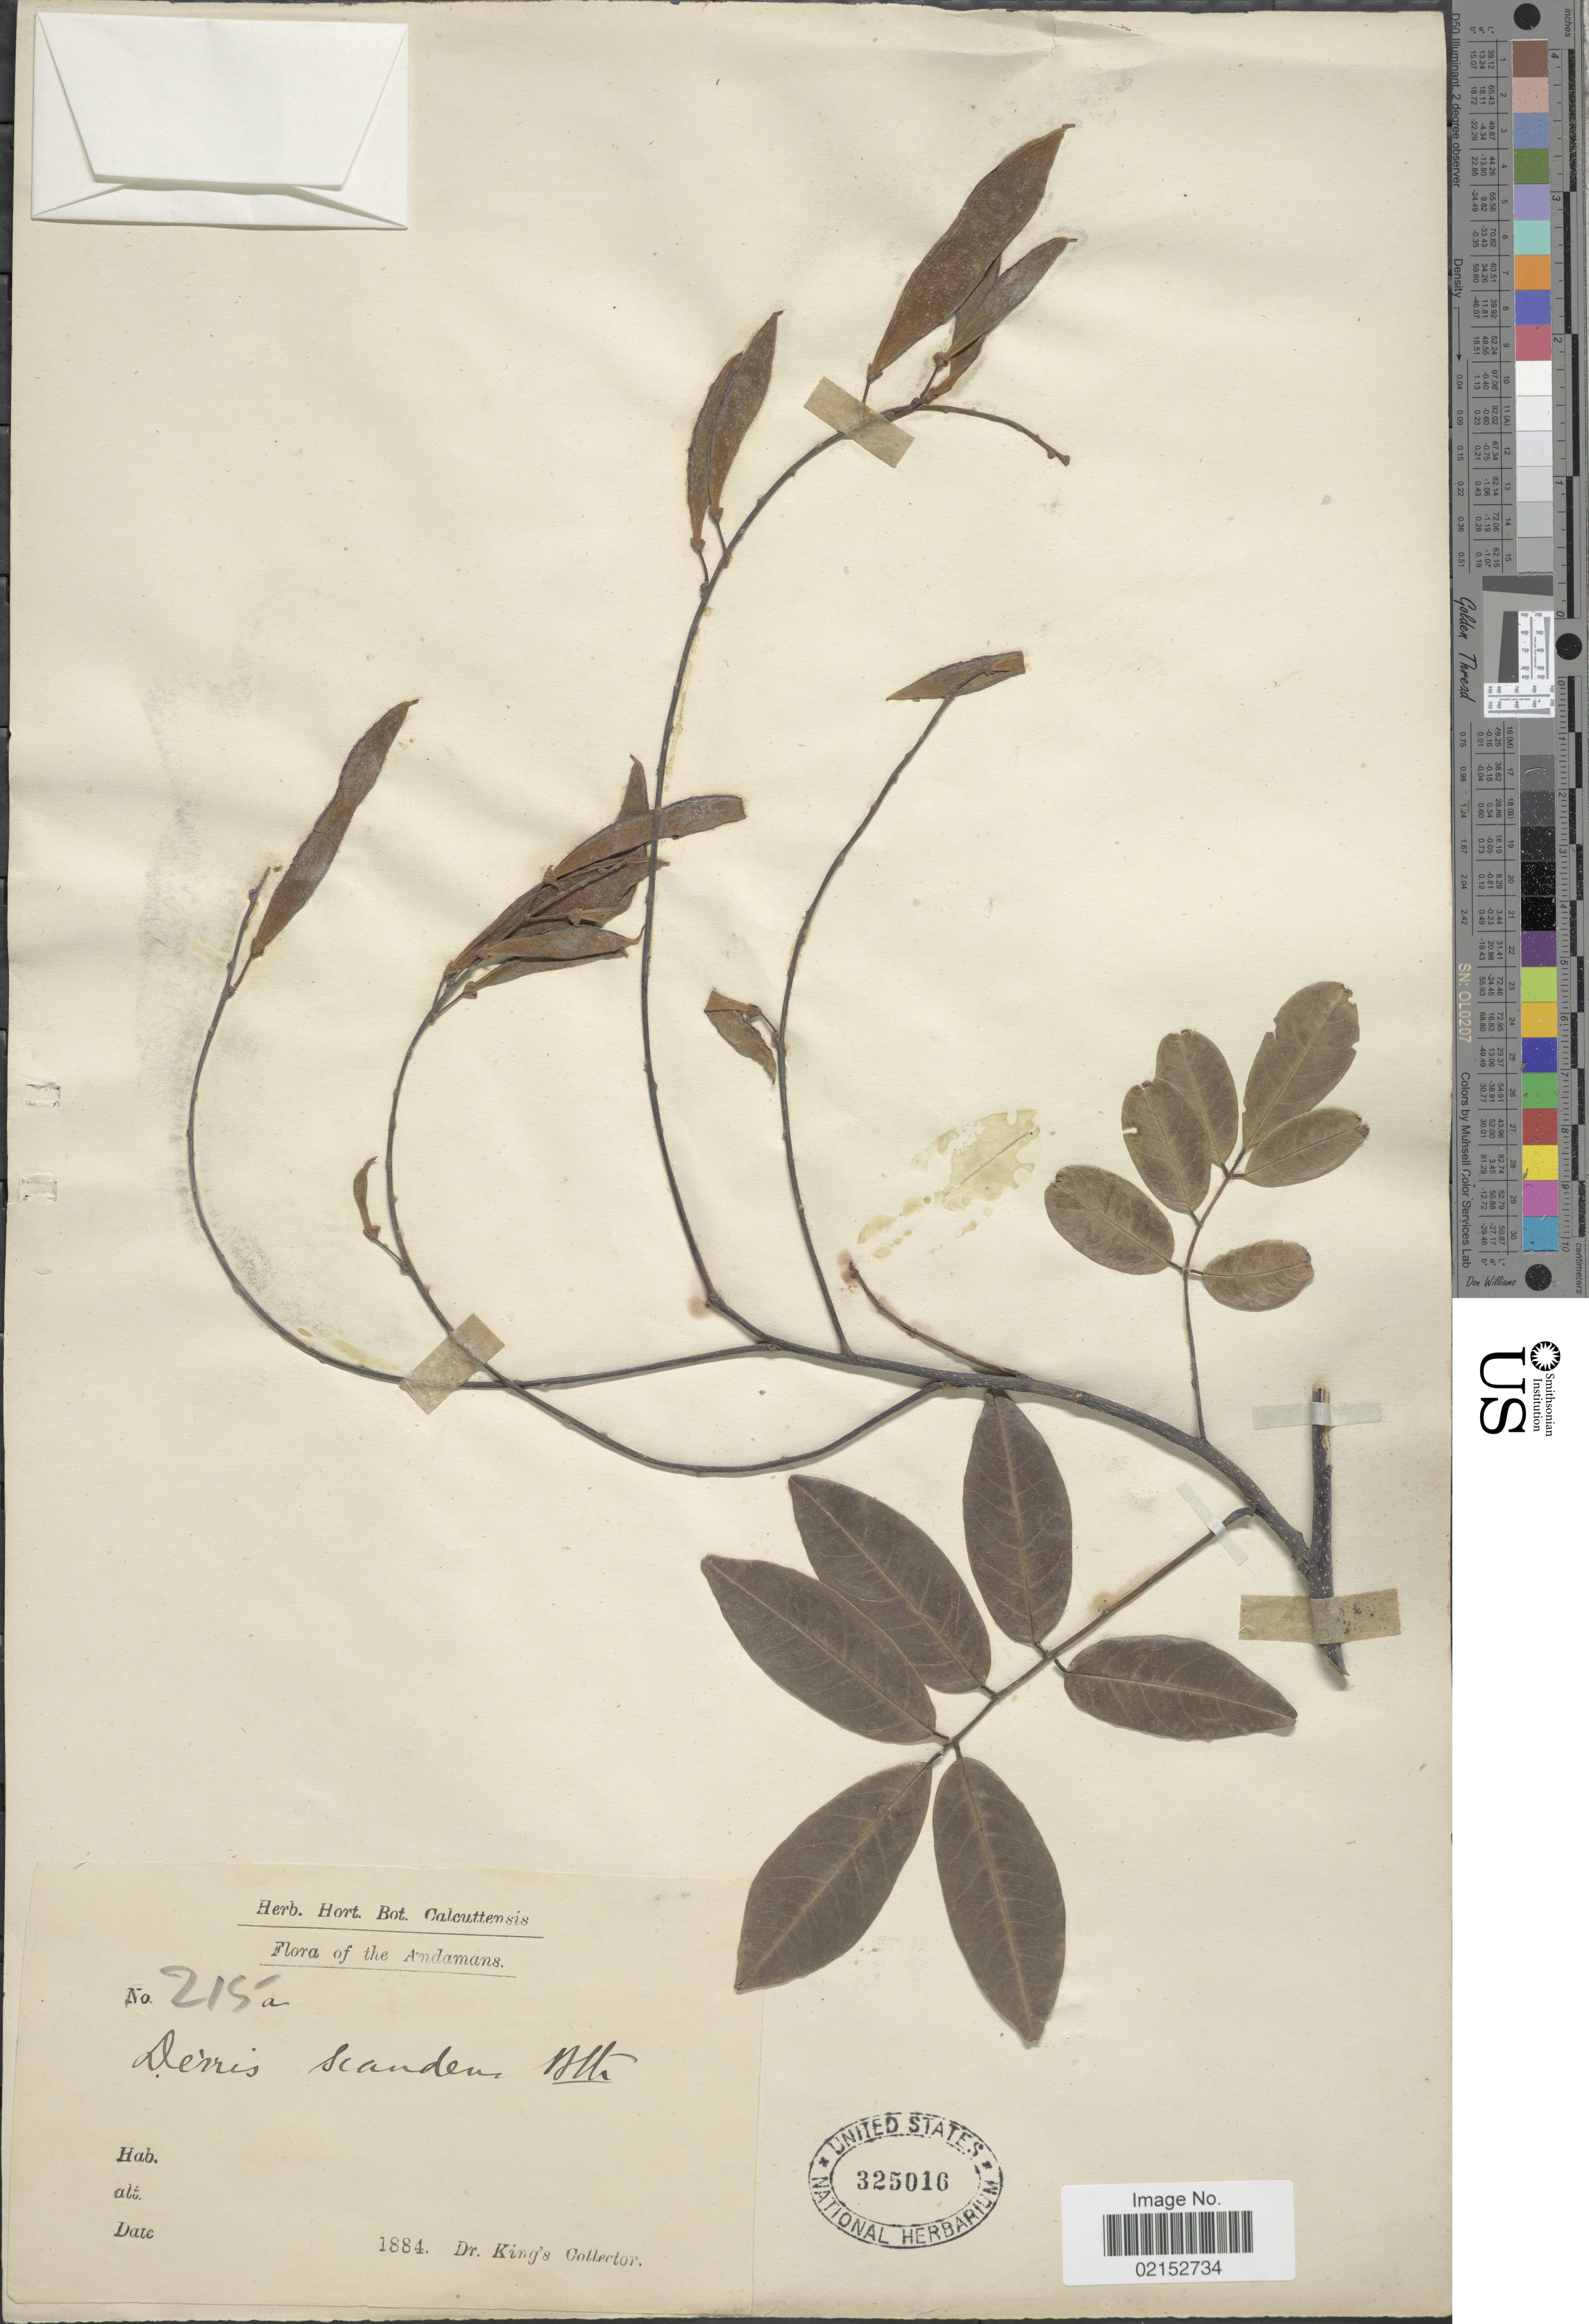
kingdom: Plantae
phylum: Tracheophyta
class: Magnoliopsida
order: Fabales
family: Fabaceae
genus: Brachypterum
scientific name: Brachypterum scandens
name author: (Roxb.) Miq.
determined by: Strong, Mark T., (BOT), Smithsonian Institution - National Museum of Natural History (UNITED STATES)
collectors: Dr. King's collector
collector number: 215a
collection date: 1884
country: India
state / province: Andaman and Nicobar Islands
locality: Andamans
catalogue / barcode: US 325016